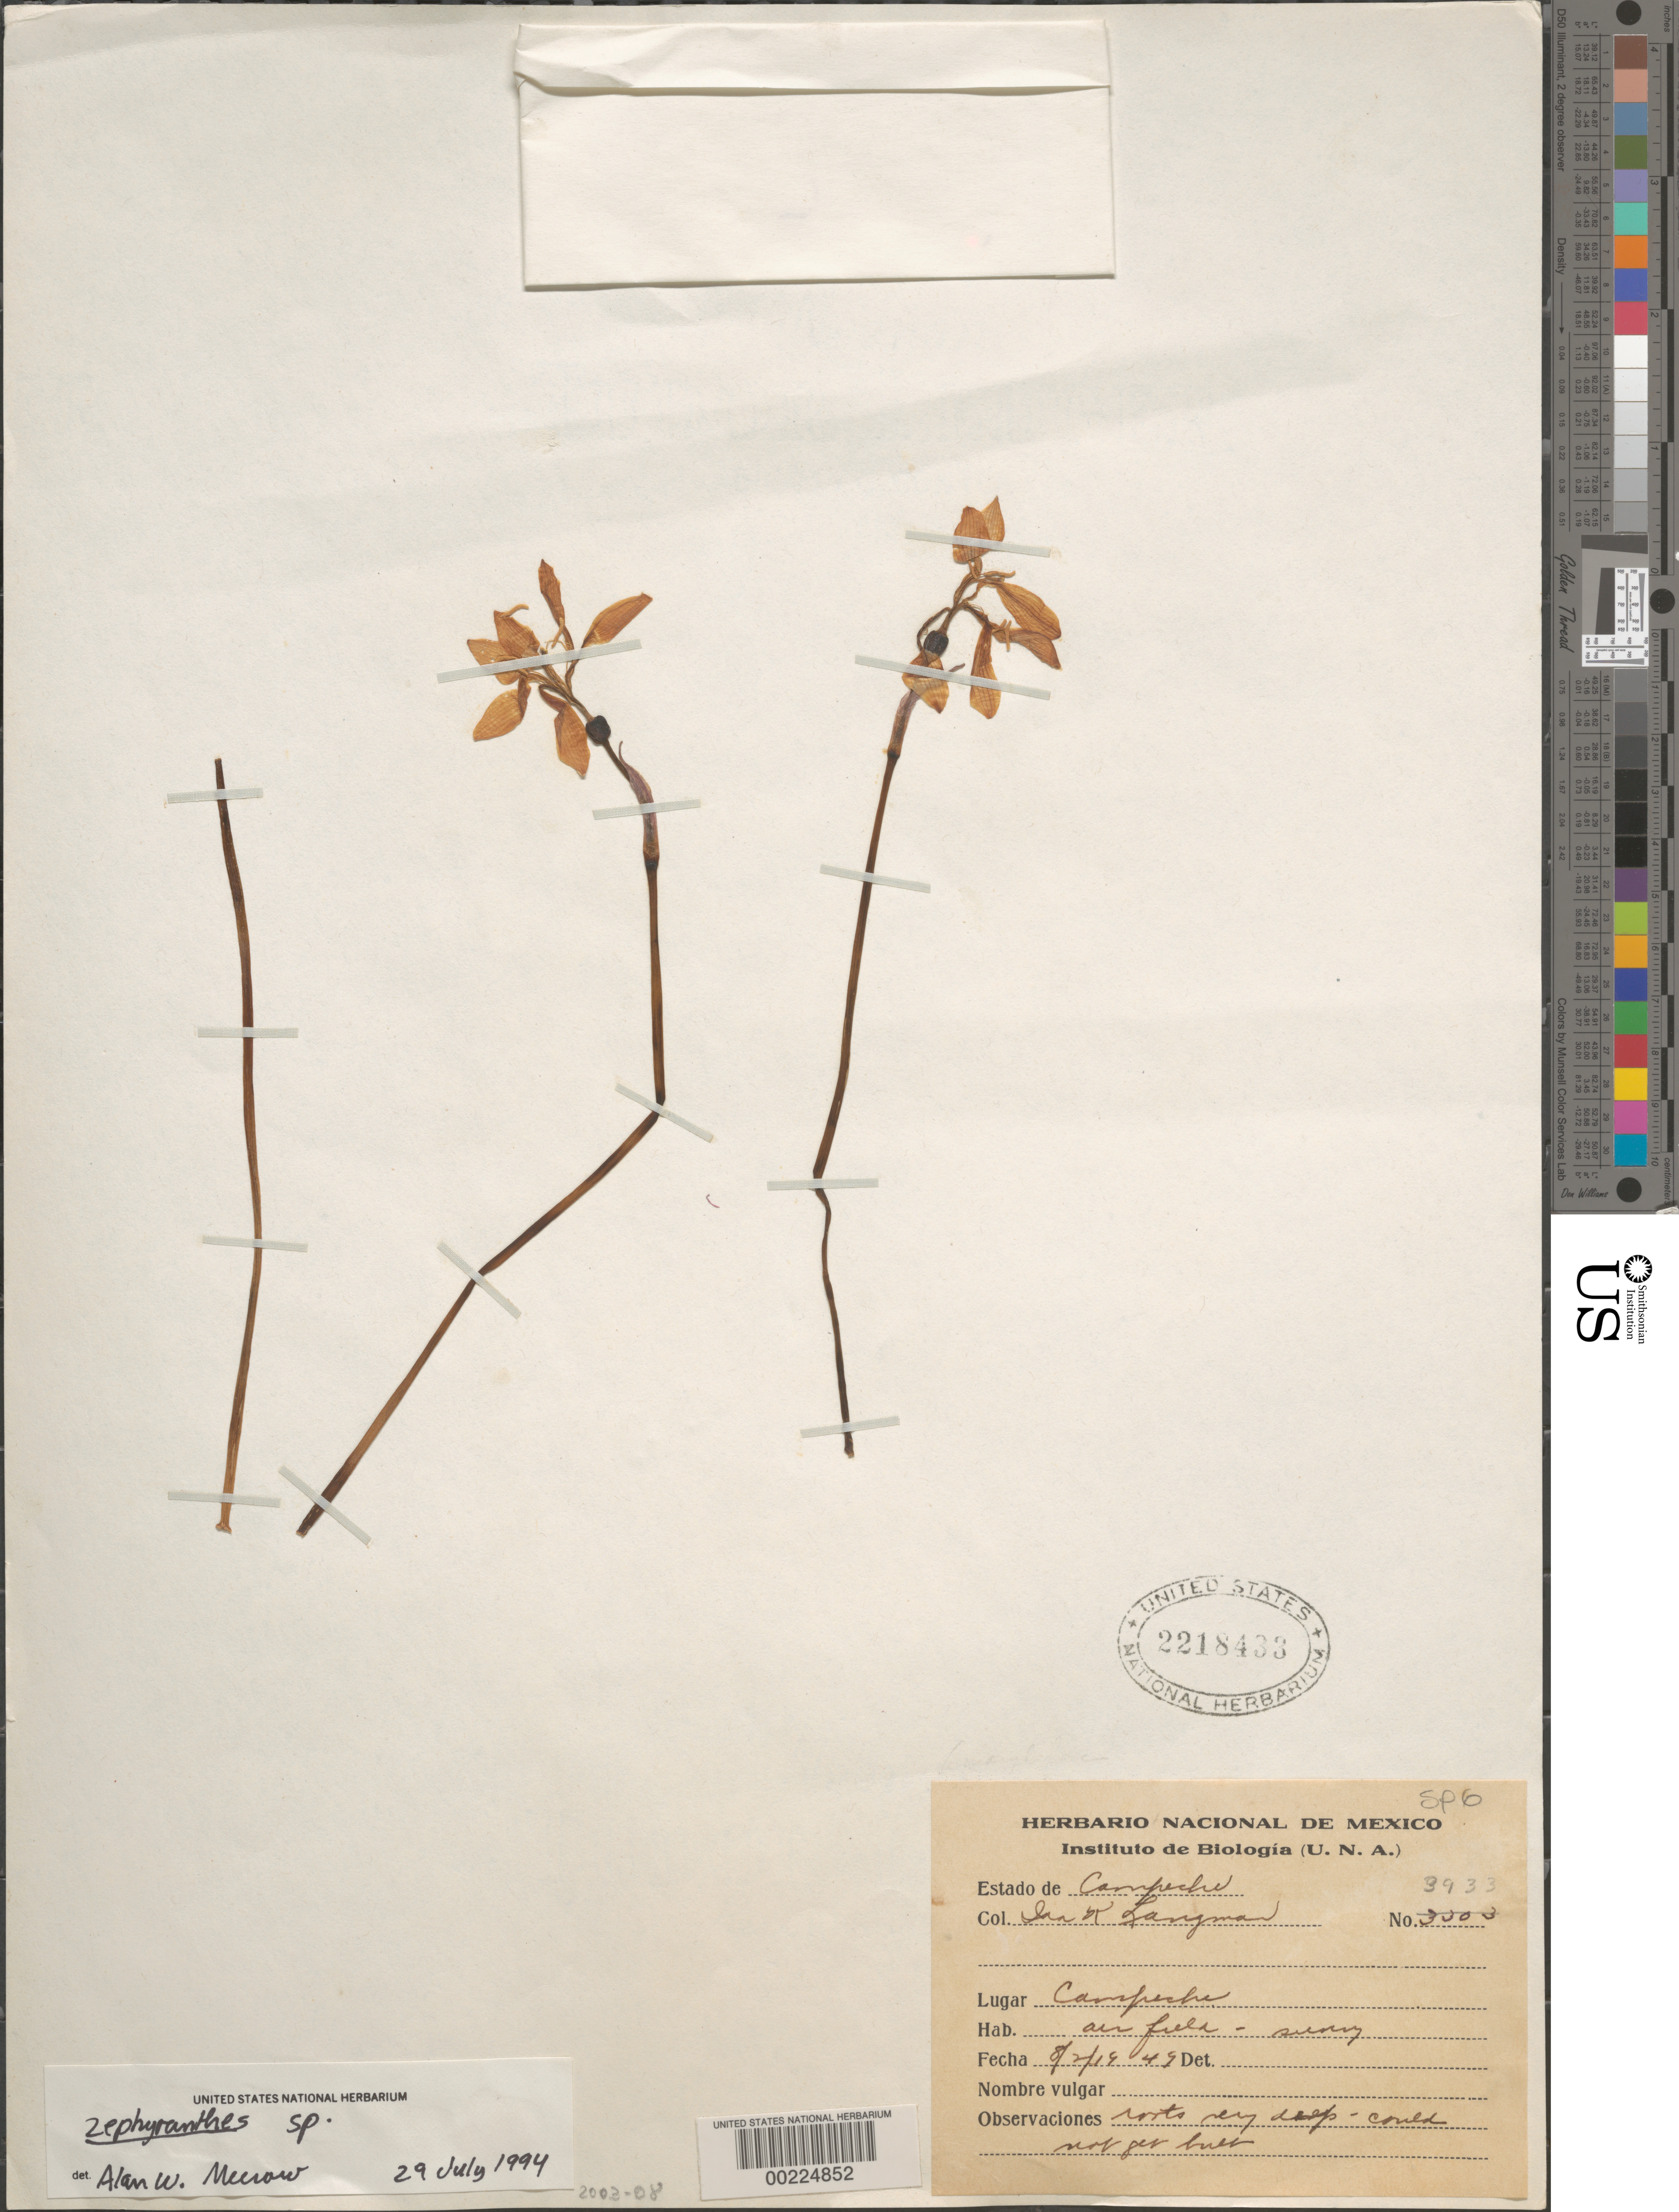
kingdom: Plantae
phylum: Tracheophyta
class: Liliopsida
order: Asparagales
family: Amaryllidaceae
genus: Zephyranthes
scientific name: Zephyranthes sp.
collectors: I. Langman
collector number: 3933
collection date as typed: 08 Feb 1949 or 02 Aug 1949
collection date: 1949-02-08 or 1949-08-02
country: Mexico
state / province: Campeche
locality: Campeche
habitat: Air field, sunny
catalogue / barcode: US 2218433